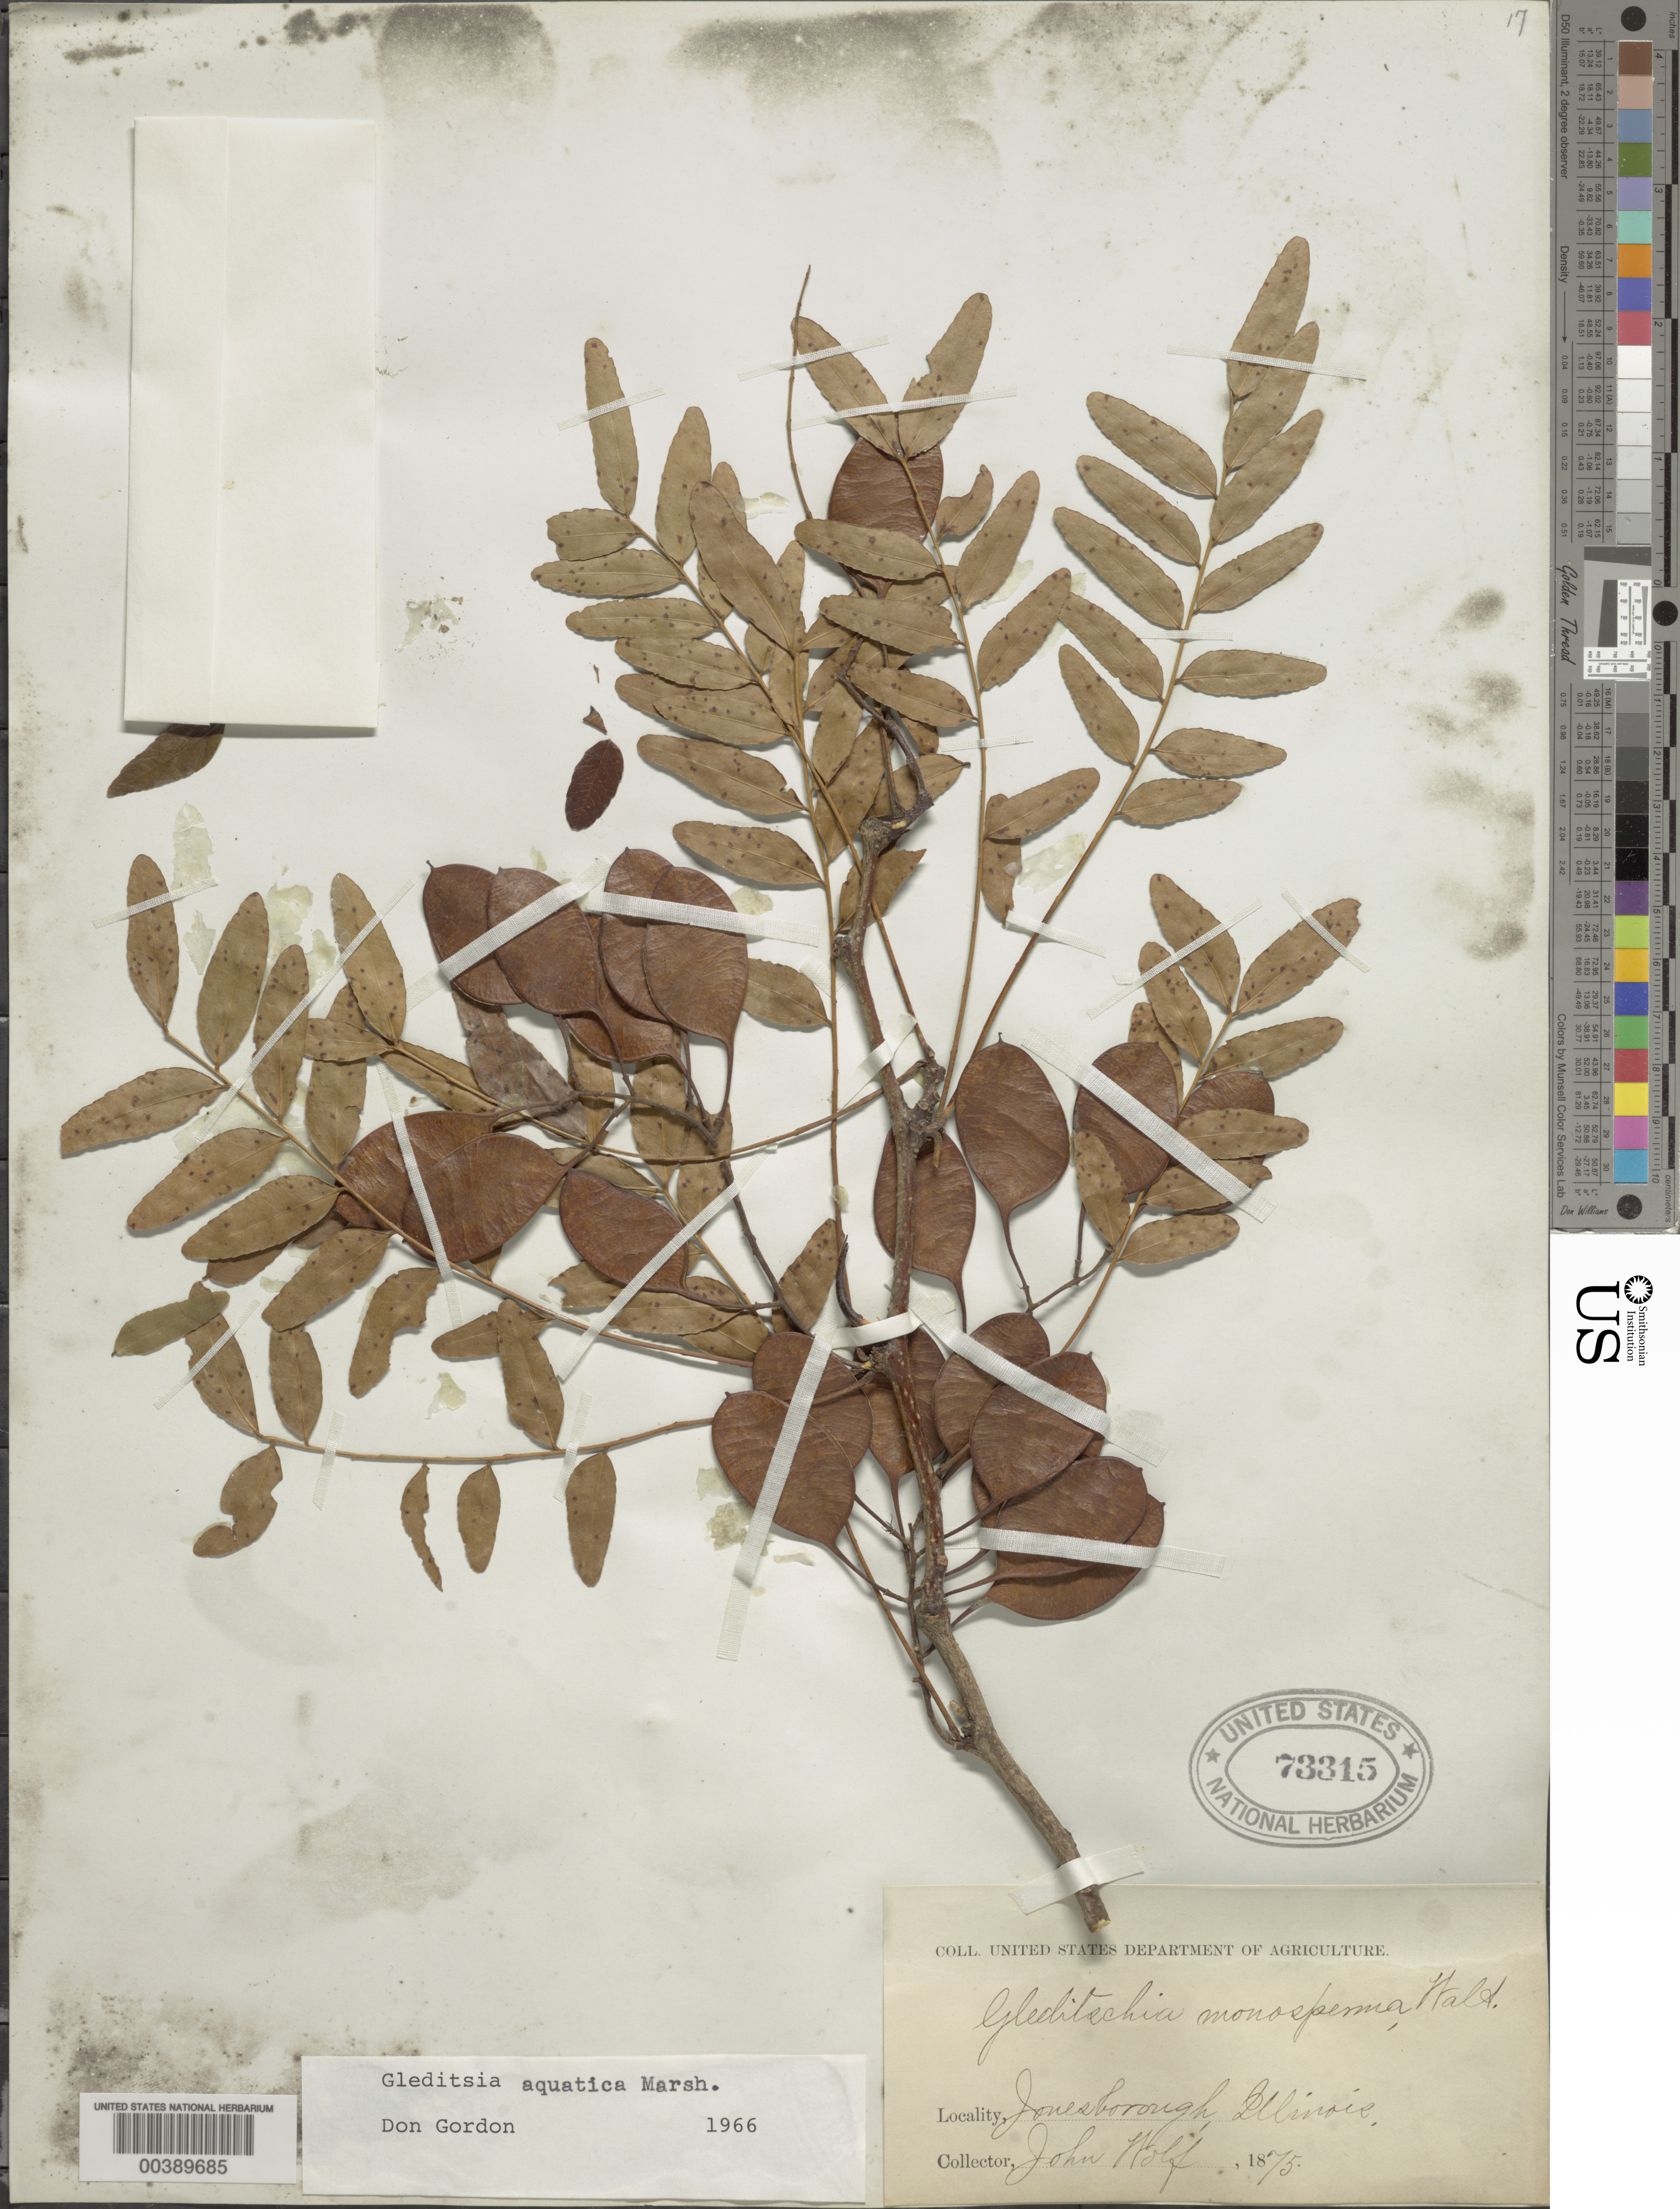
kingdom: Plantae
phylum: Tracheophyta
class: Magnoliopsida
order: Fabales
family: Fabaceae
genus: Gleditsia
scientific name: Gleditsia aquatica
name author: Marshall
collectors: J. Wolf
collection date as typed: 1875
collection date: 1875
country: United States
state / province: Illinois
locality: Jonesborough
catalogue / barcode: US 73315